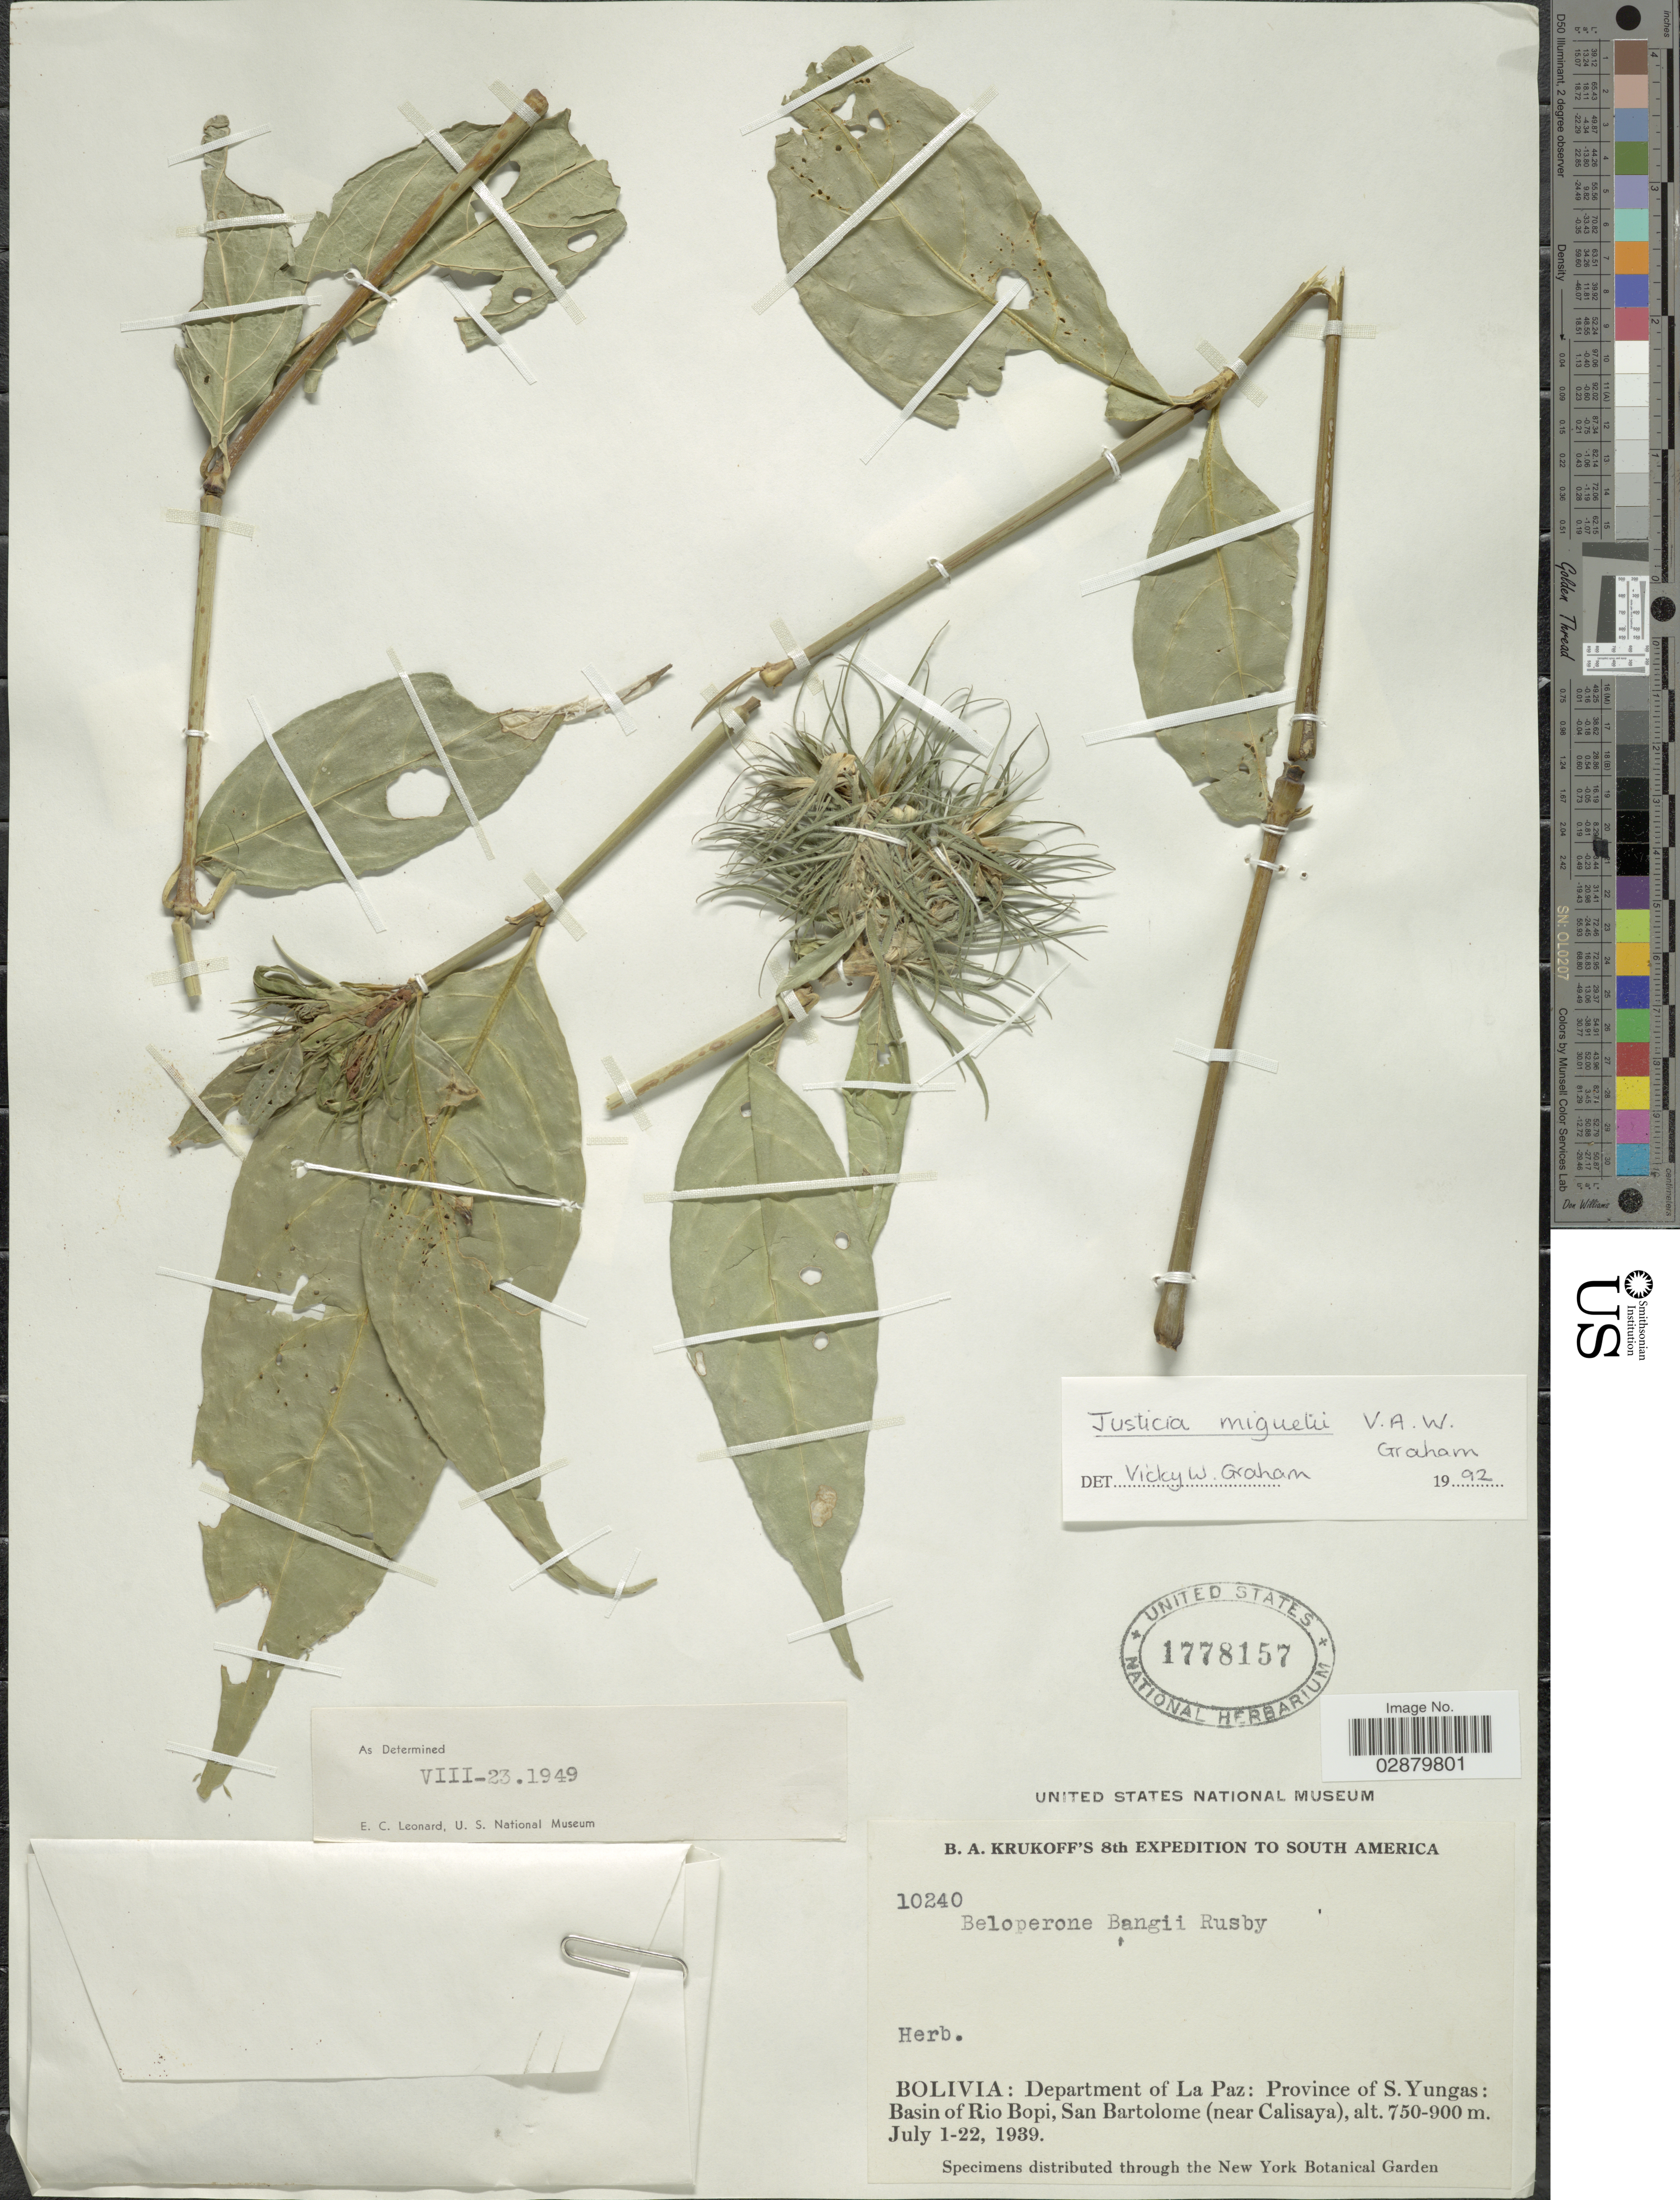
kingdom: Plantae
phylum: Tracheophyta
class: Magnoliopsida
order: Lamiales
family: Acanthaceae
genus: Justicia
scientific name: Justicia miguelii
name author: V.A.W. Graham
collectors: B. A. Krukoff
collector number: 10240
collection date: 1939-07-01/1939-07-22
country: Bolivia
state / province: La Paz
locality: Department of La Paz: Province of S. Yungas: Basin of Rio Bopi, San Bartalome (near Calisaya).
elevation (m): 750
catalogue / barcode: US 1778157